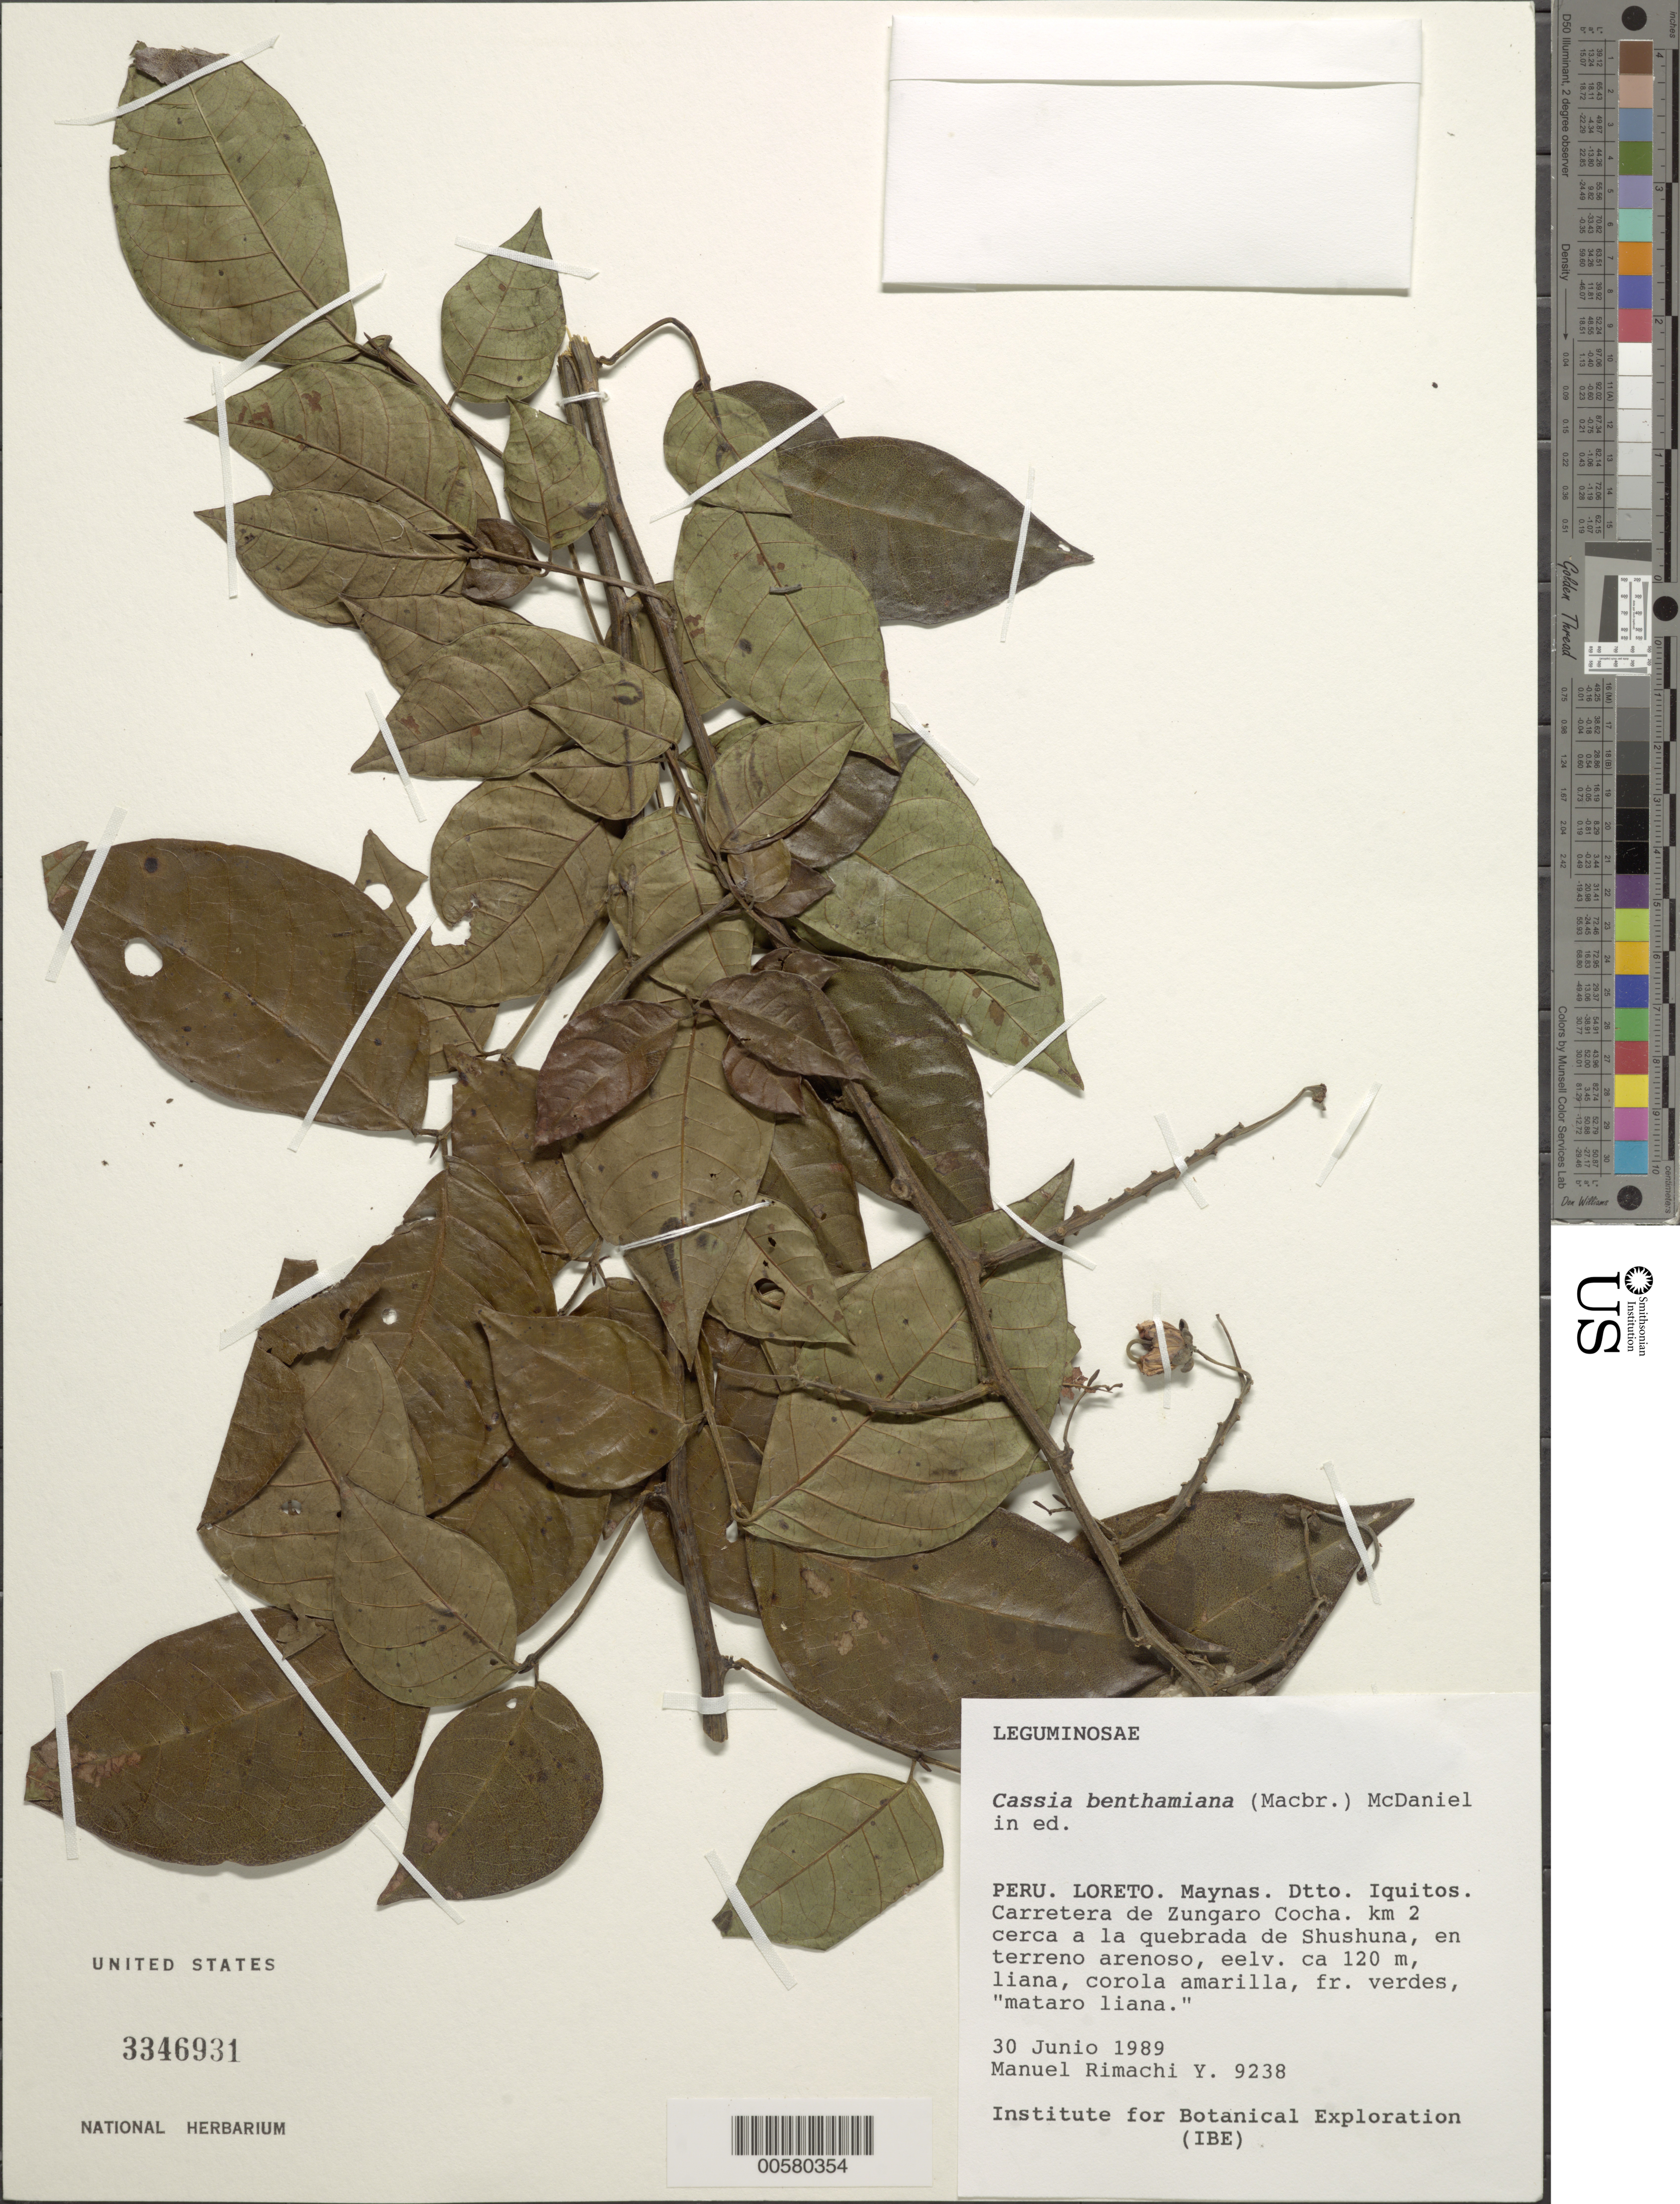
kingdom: Plantae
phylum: Tracheophyta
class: Magnoliopsida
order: Fabales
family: Fabaceae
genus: Senna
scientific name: Senna bacillaris var. benthamiana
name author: (J.F. Macbr.) H.S. Irwin & Barneby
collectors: M. Rimachi Y.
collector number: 9238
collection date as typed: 30 Jun 1989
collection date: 1989-06-30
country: Peru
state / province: Loreto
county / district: Maynas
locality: Iquitos, carretera de zungaro cocha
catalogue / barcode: US 3346931